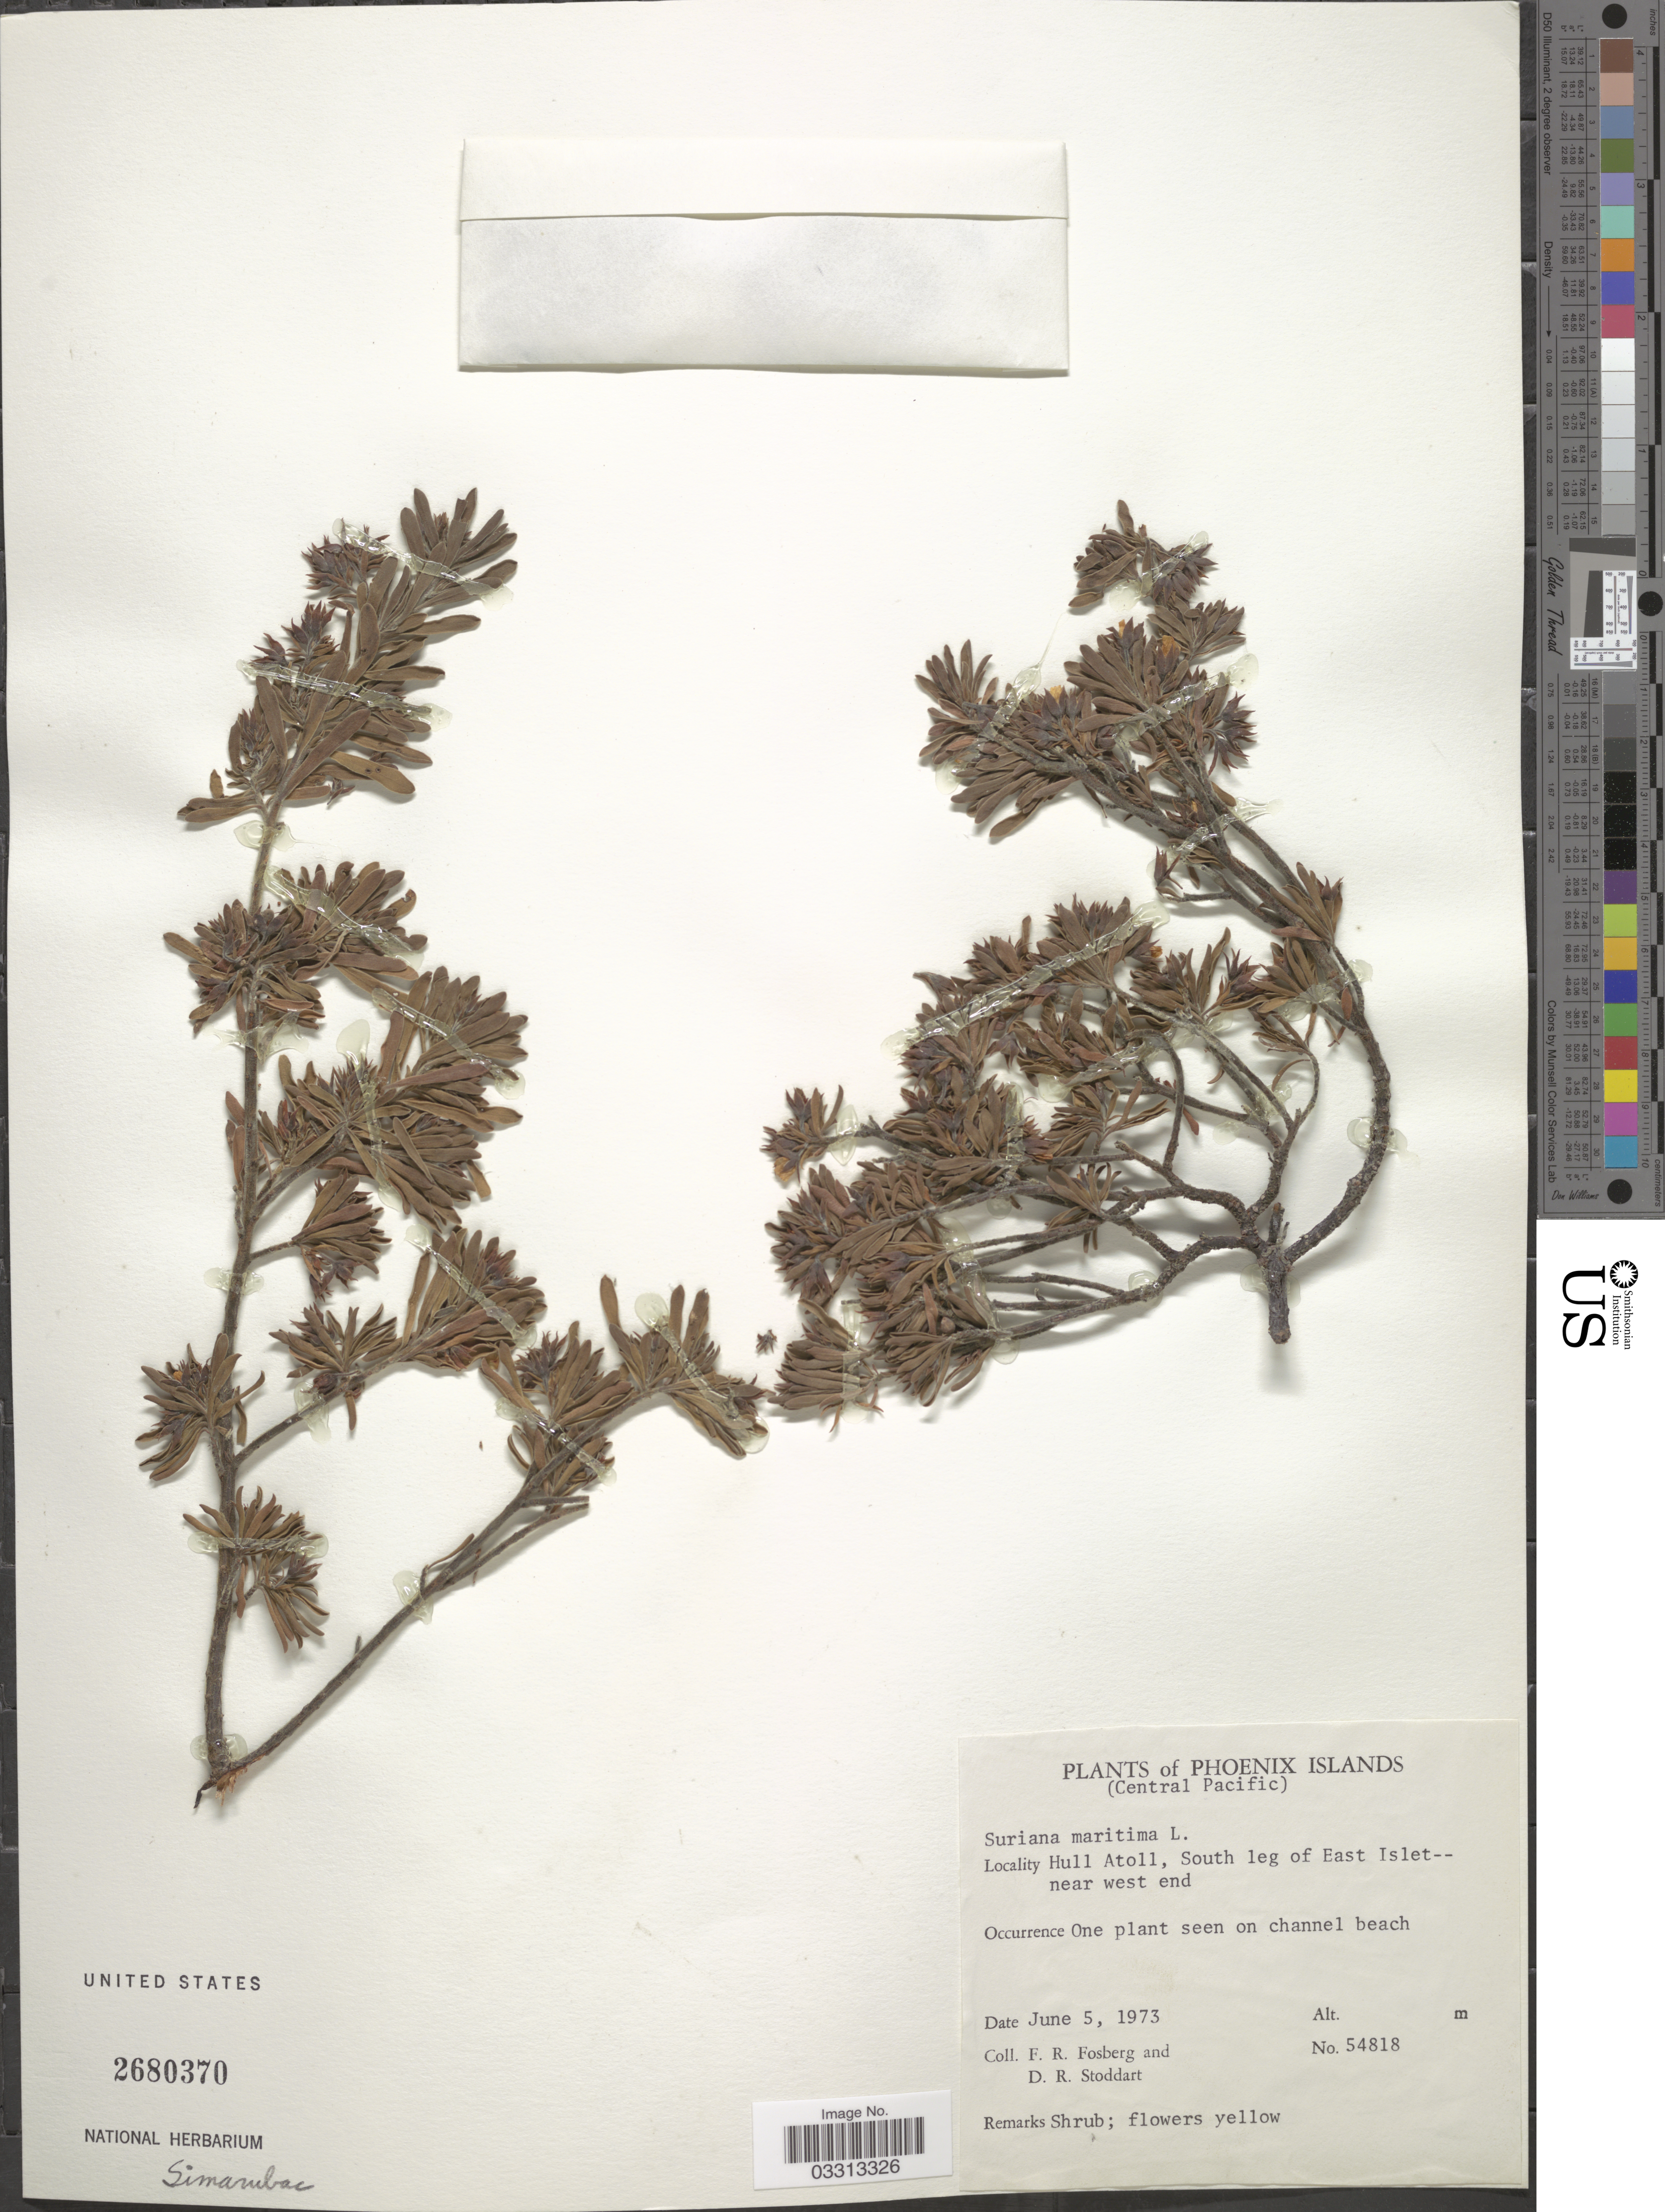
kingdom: Plantae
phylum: Tracheophyta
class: Magnoliopsida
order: Fabales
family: Surianaceae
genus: Suriana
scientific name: Suriana maritima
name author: L.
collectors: F. R. Fosberg & D. R. Stoddart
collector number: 54818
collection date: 1973-06-05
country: Kiribati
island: Orona [Hull] Atoll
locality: Phoenix Islands. (Central Pacific). Hull Atoll, South leg of East Islet--near west end.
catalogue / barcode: US 2680370